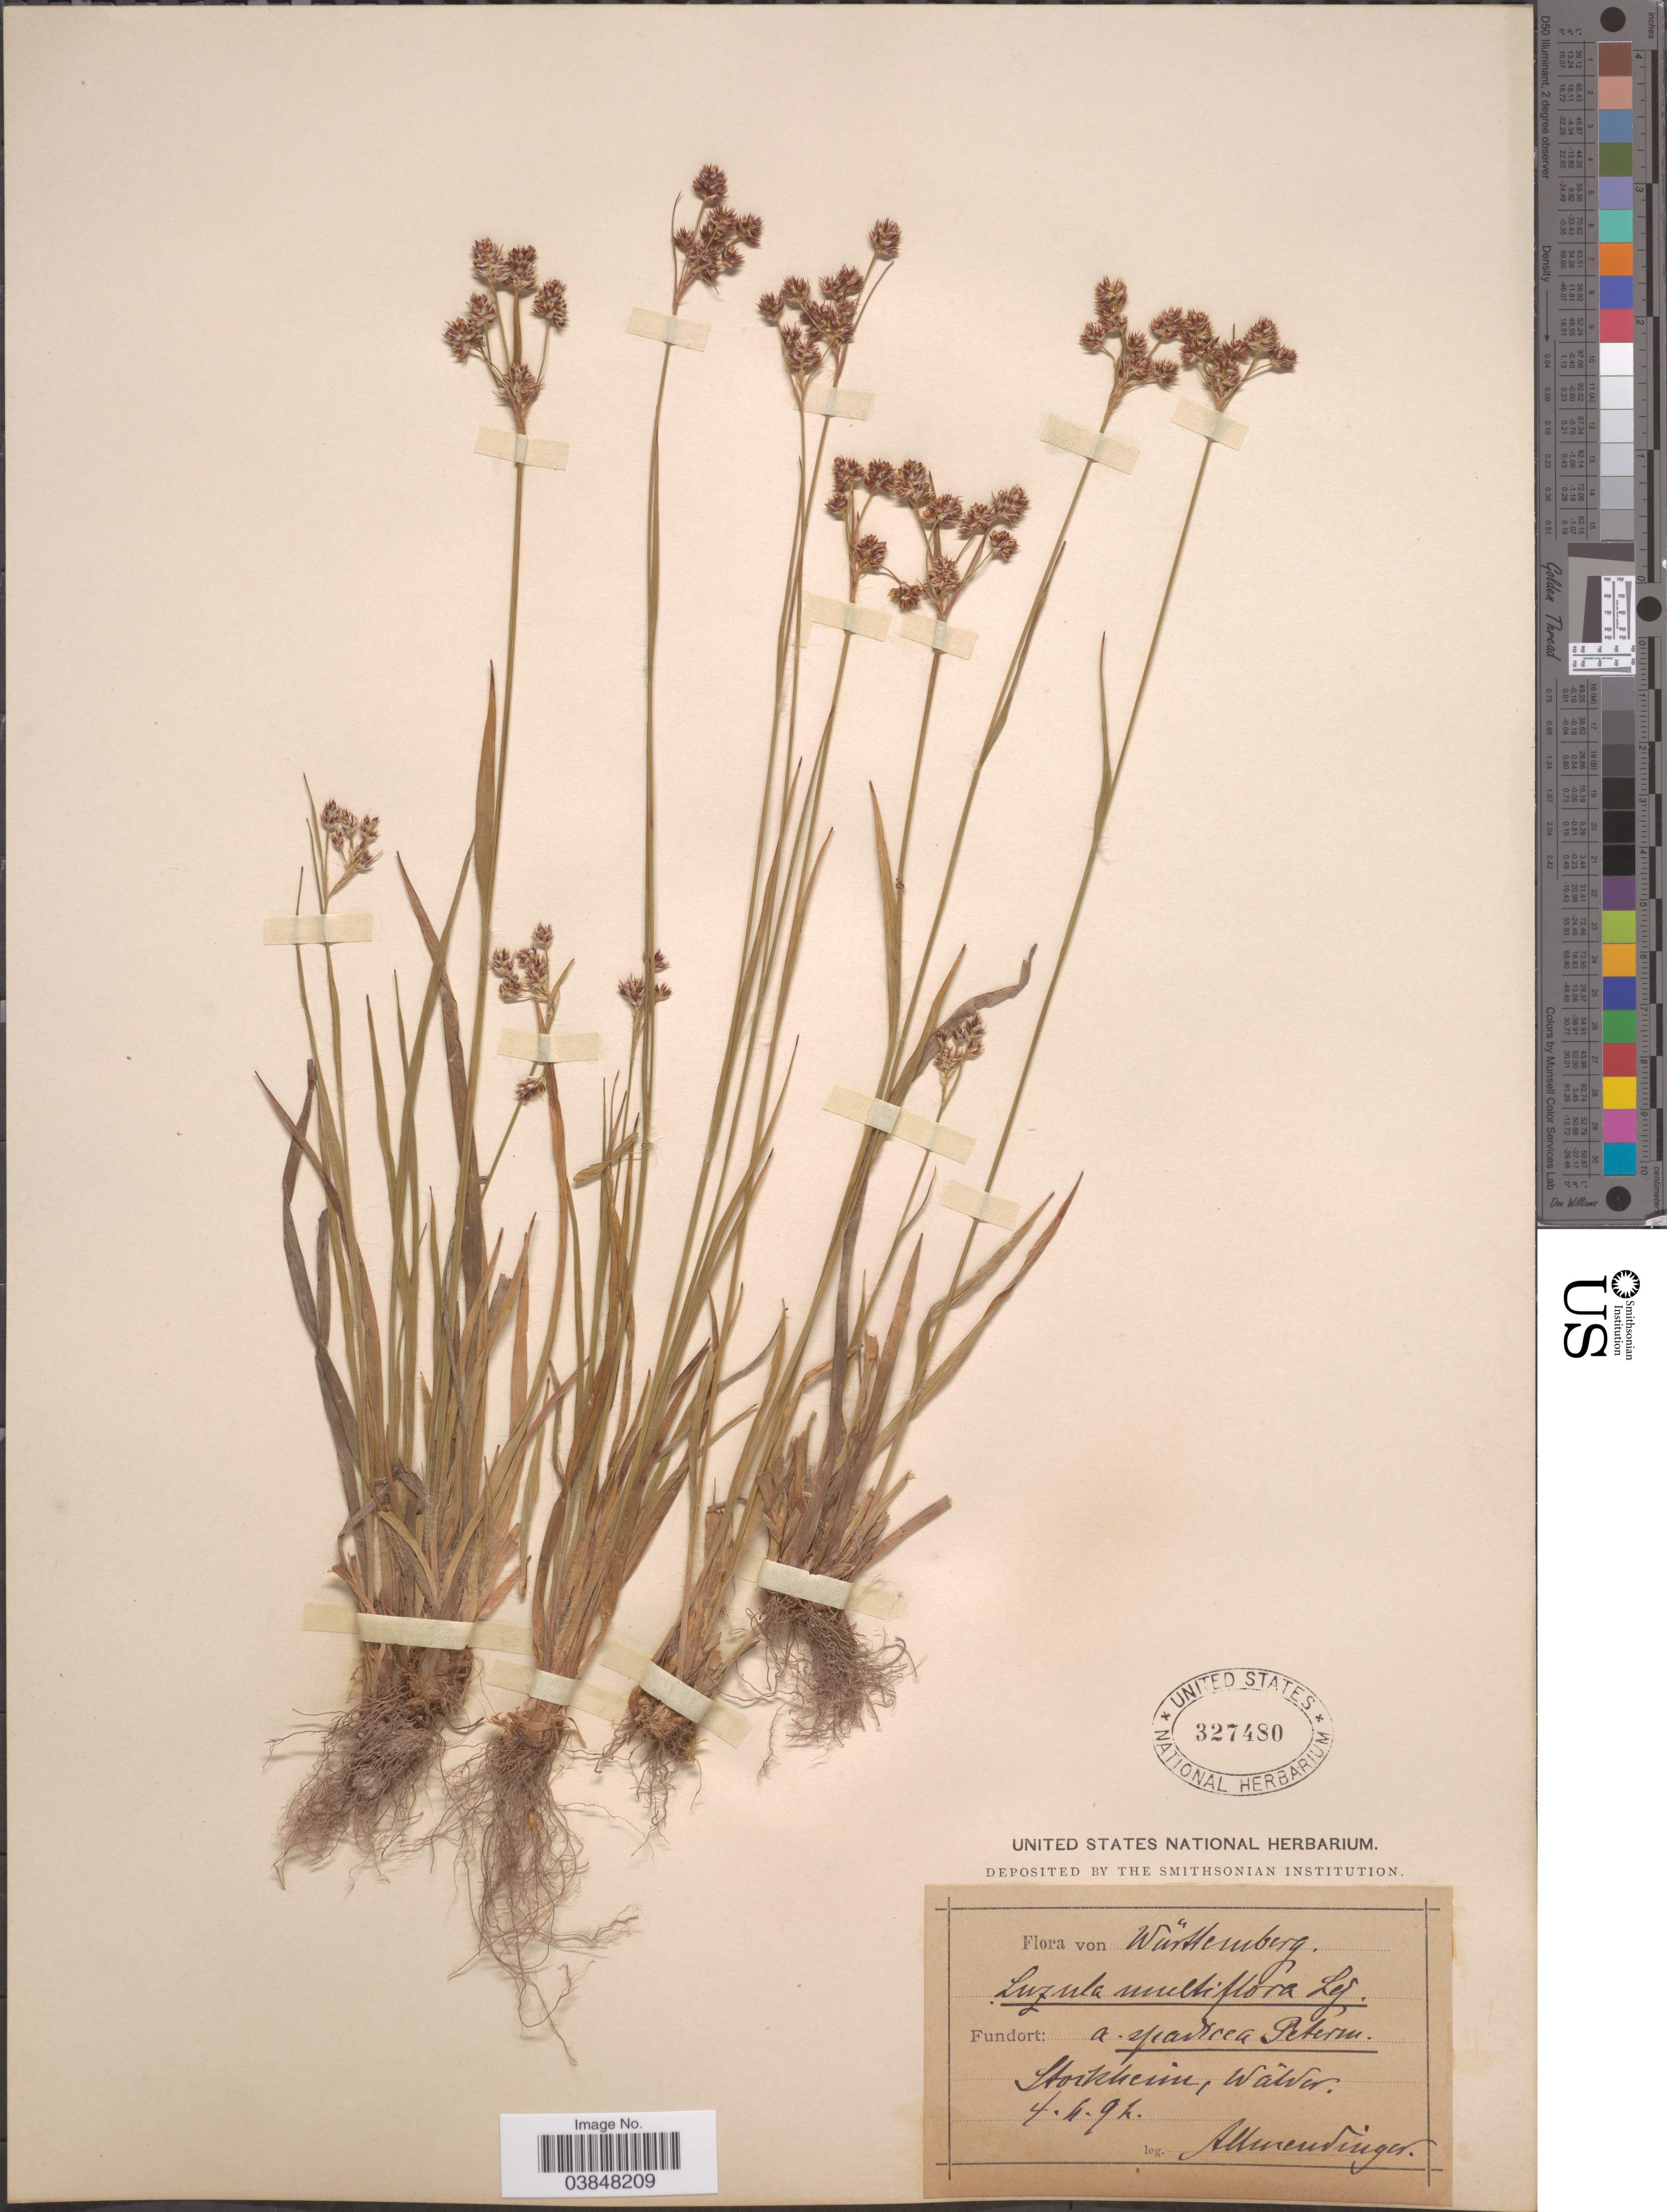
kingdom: Plantae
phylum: Tracheophyta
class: Liliopsida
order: Poales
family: Juncaceae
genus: Luzula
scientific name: Luzula spadicea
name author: DC.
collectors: Allmendinger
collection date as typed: Transcribed d/m/y: 4/6/92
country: Germany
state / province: Baden-Württemberg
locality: Würtemberg. Fundort: Stockheim, Wähler.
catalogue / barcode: US 327480